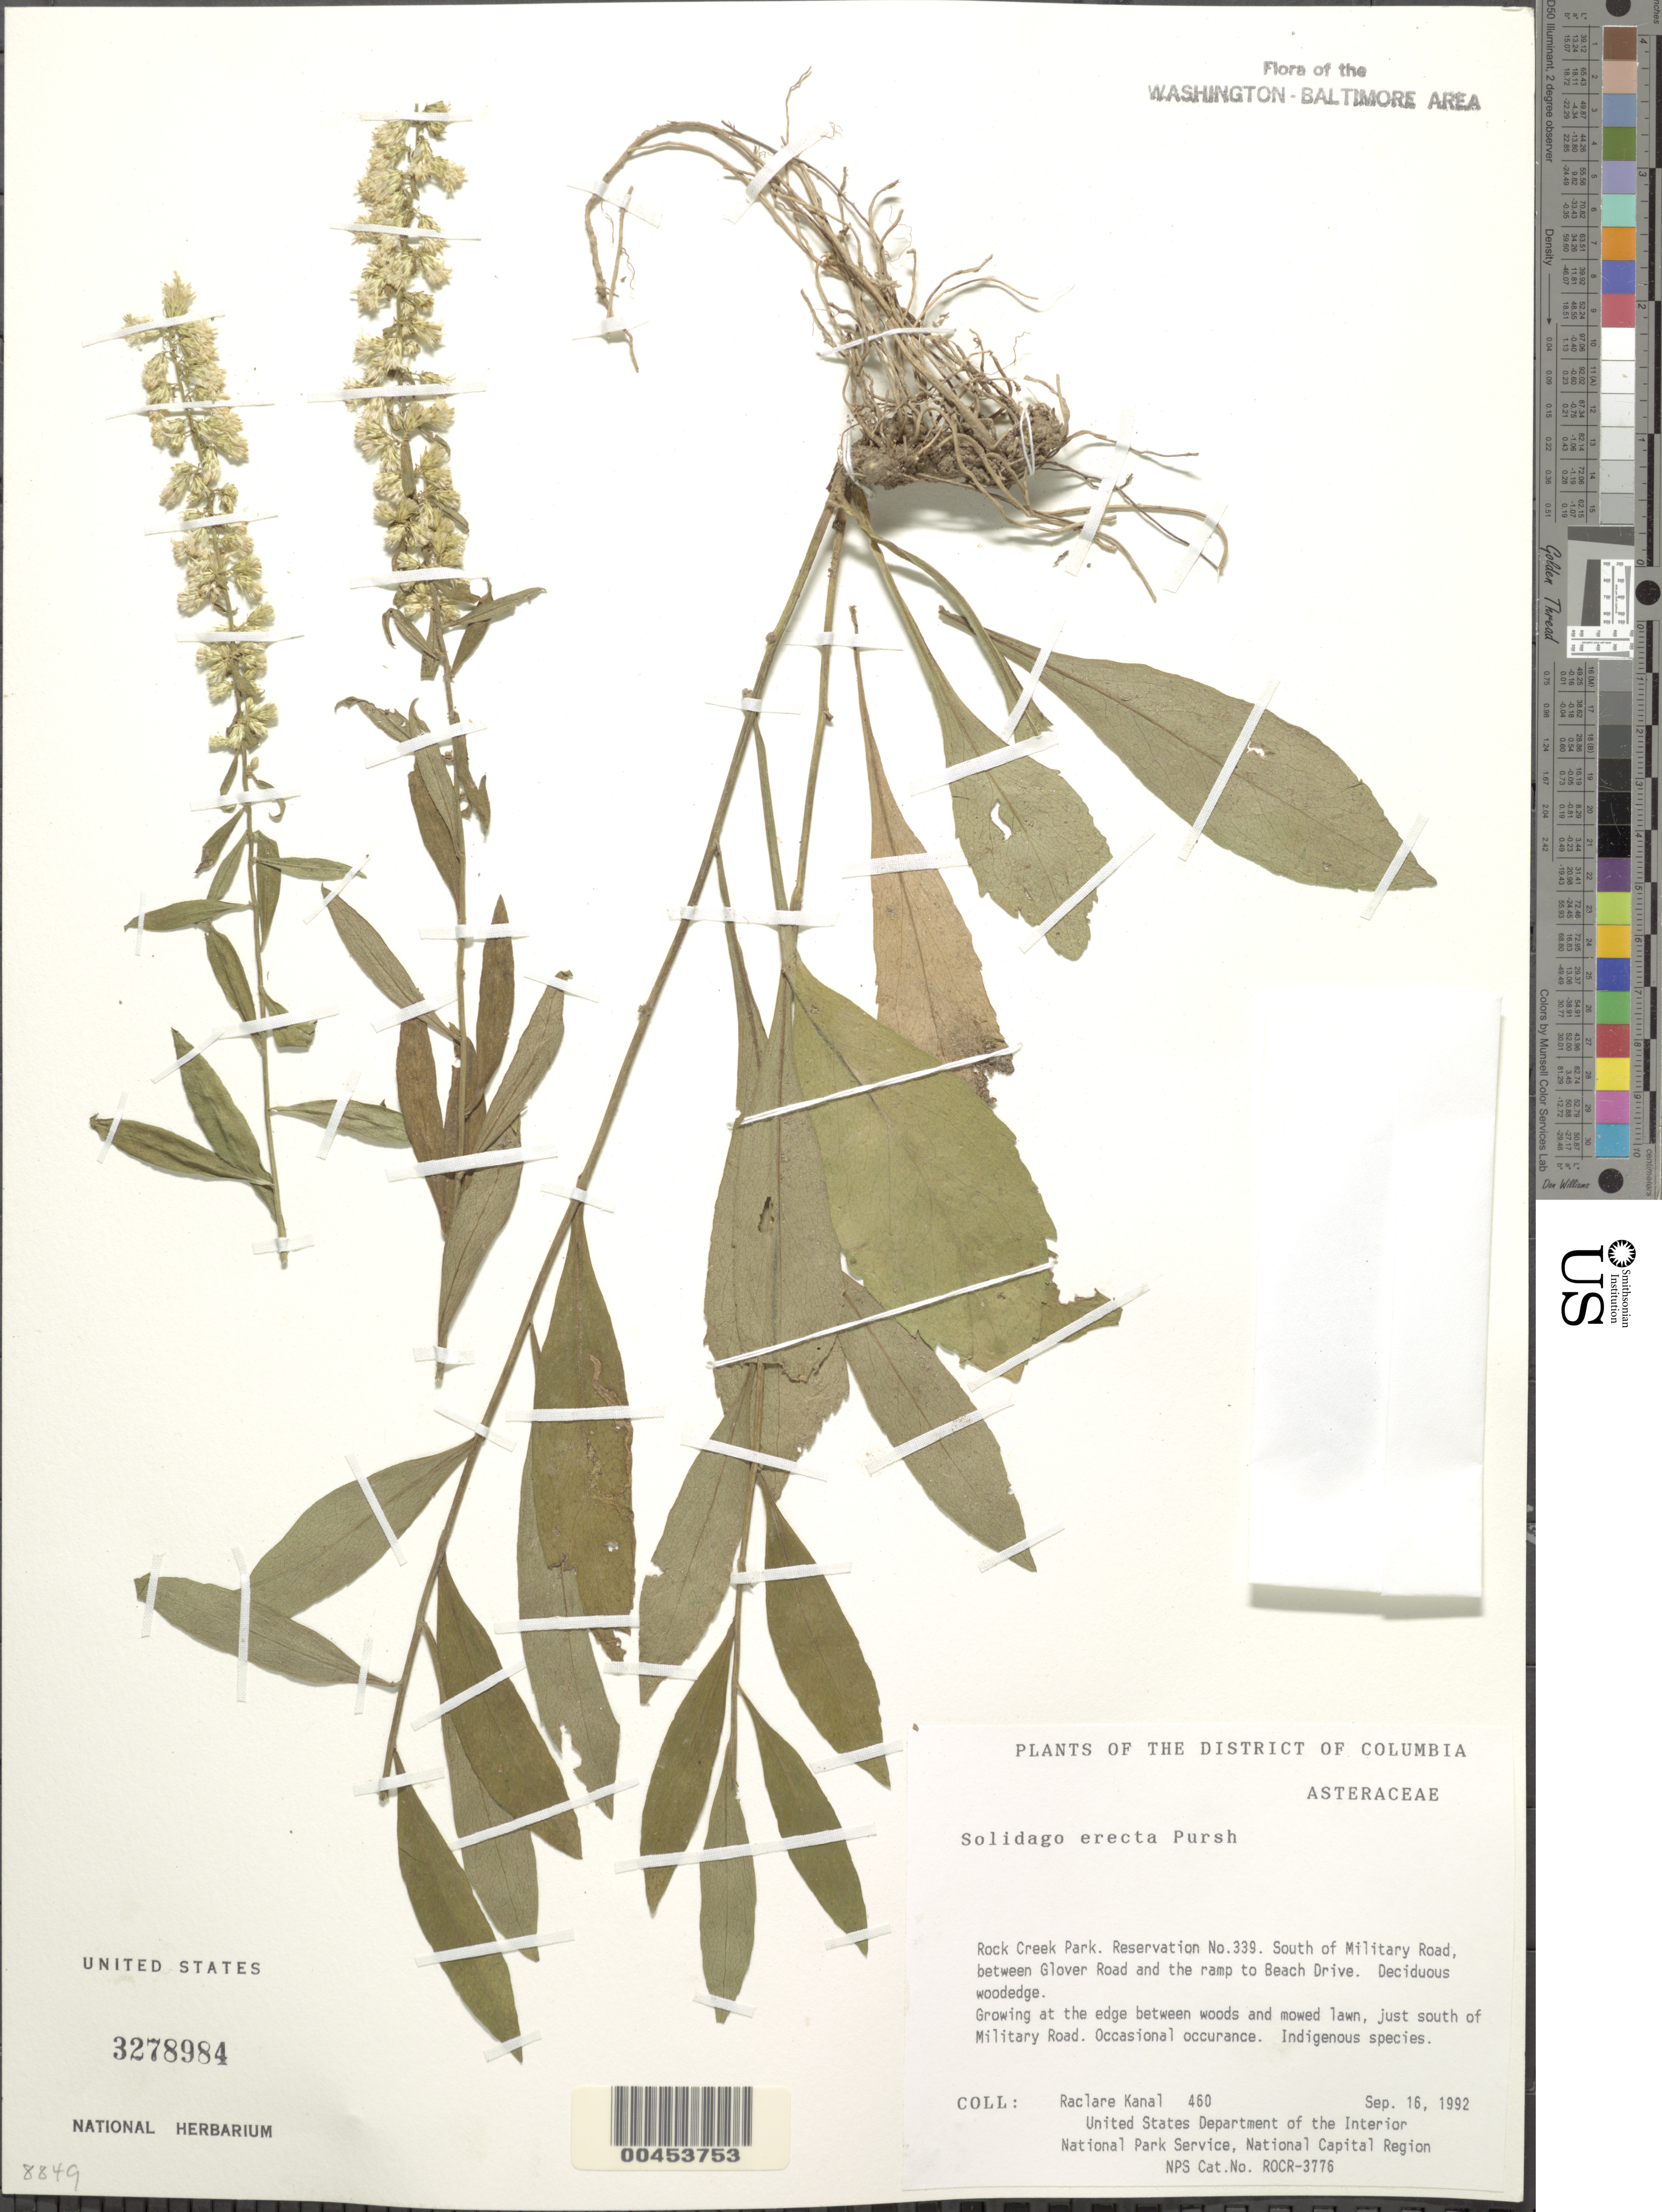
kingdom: Plantae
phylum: Tracheophyta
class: Magnoliopsida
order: Asterales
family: Asteraceae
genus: Solidago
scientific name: Solidago erecta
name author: Pursh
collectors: R. Kanal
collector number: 460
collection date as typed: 16 Sep 1992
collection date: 1992-09-16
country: United States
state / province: District of Columbia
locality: Rock Creek Park, Res 339, S of Military Road, between Glover Road and Beach Dr Rock Creek Park & vicinity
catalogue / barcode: US 3278984